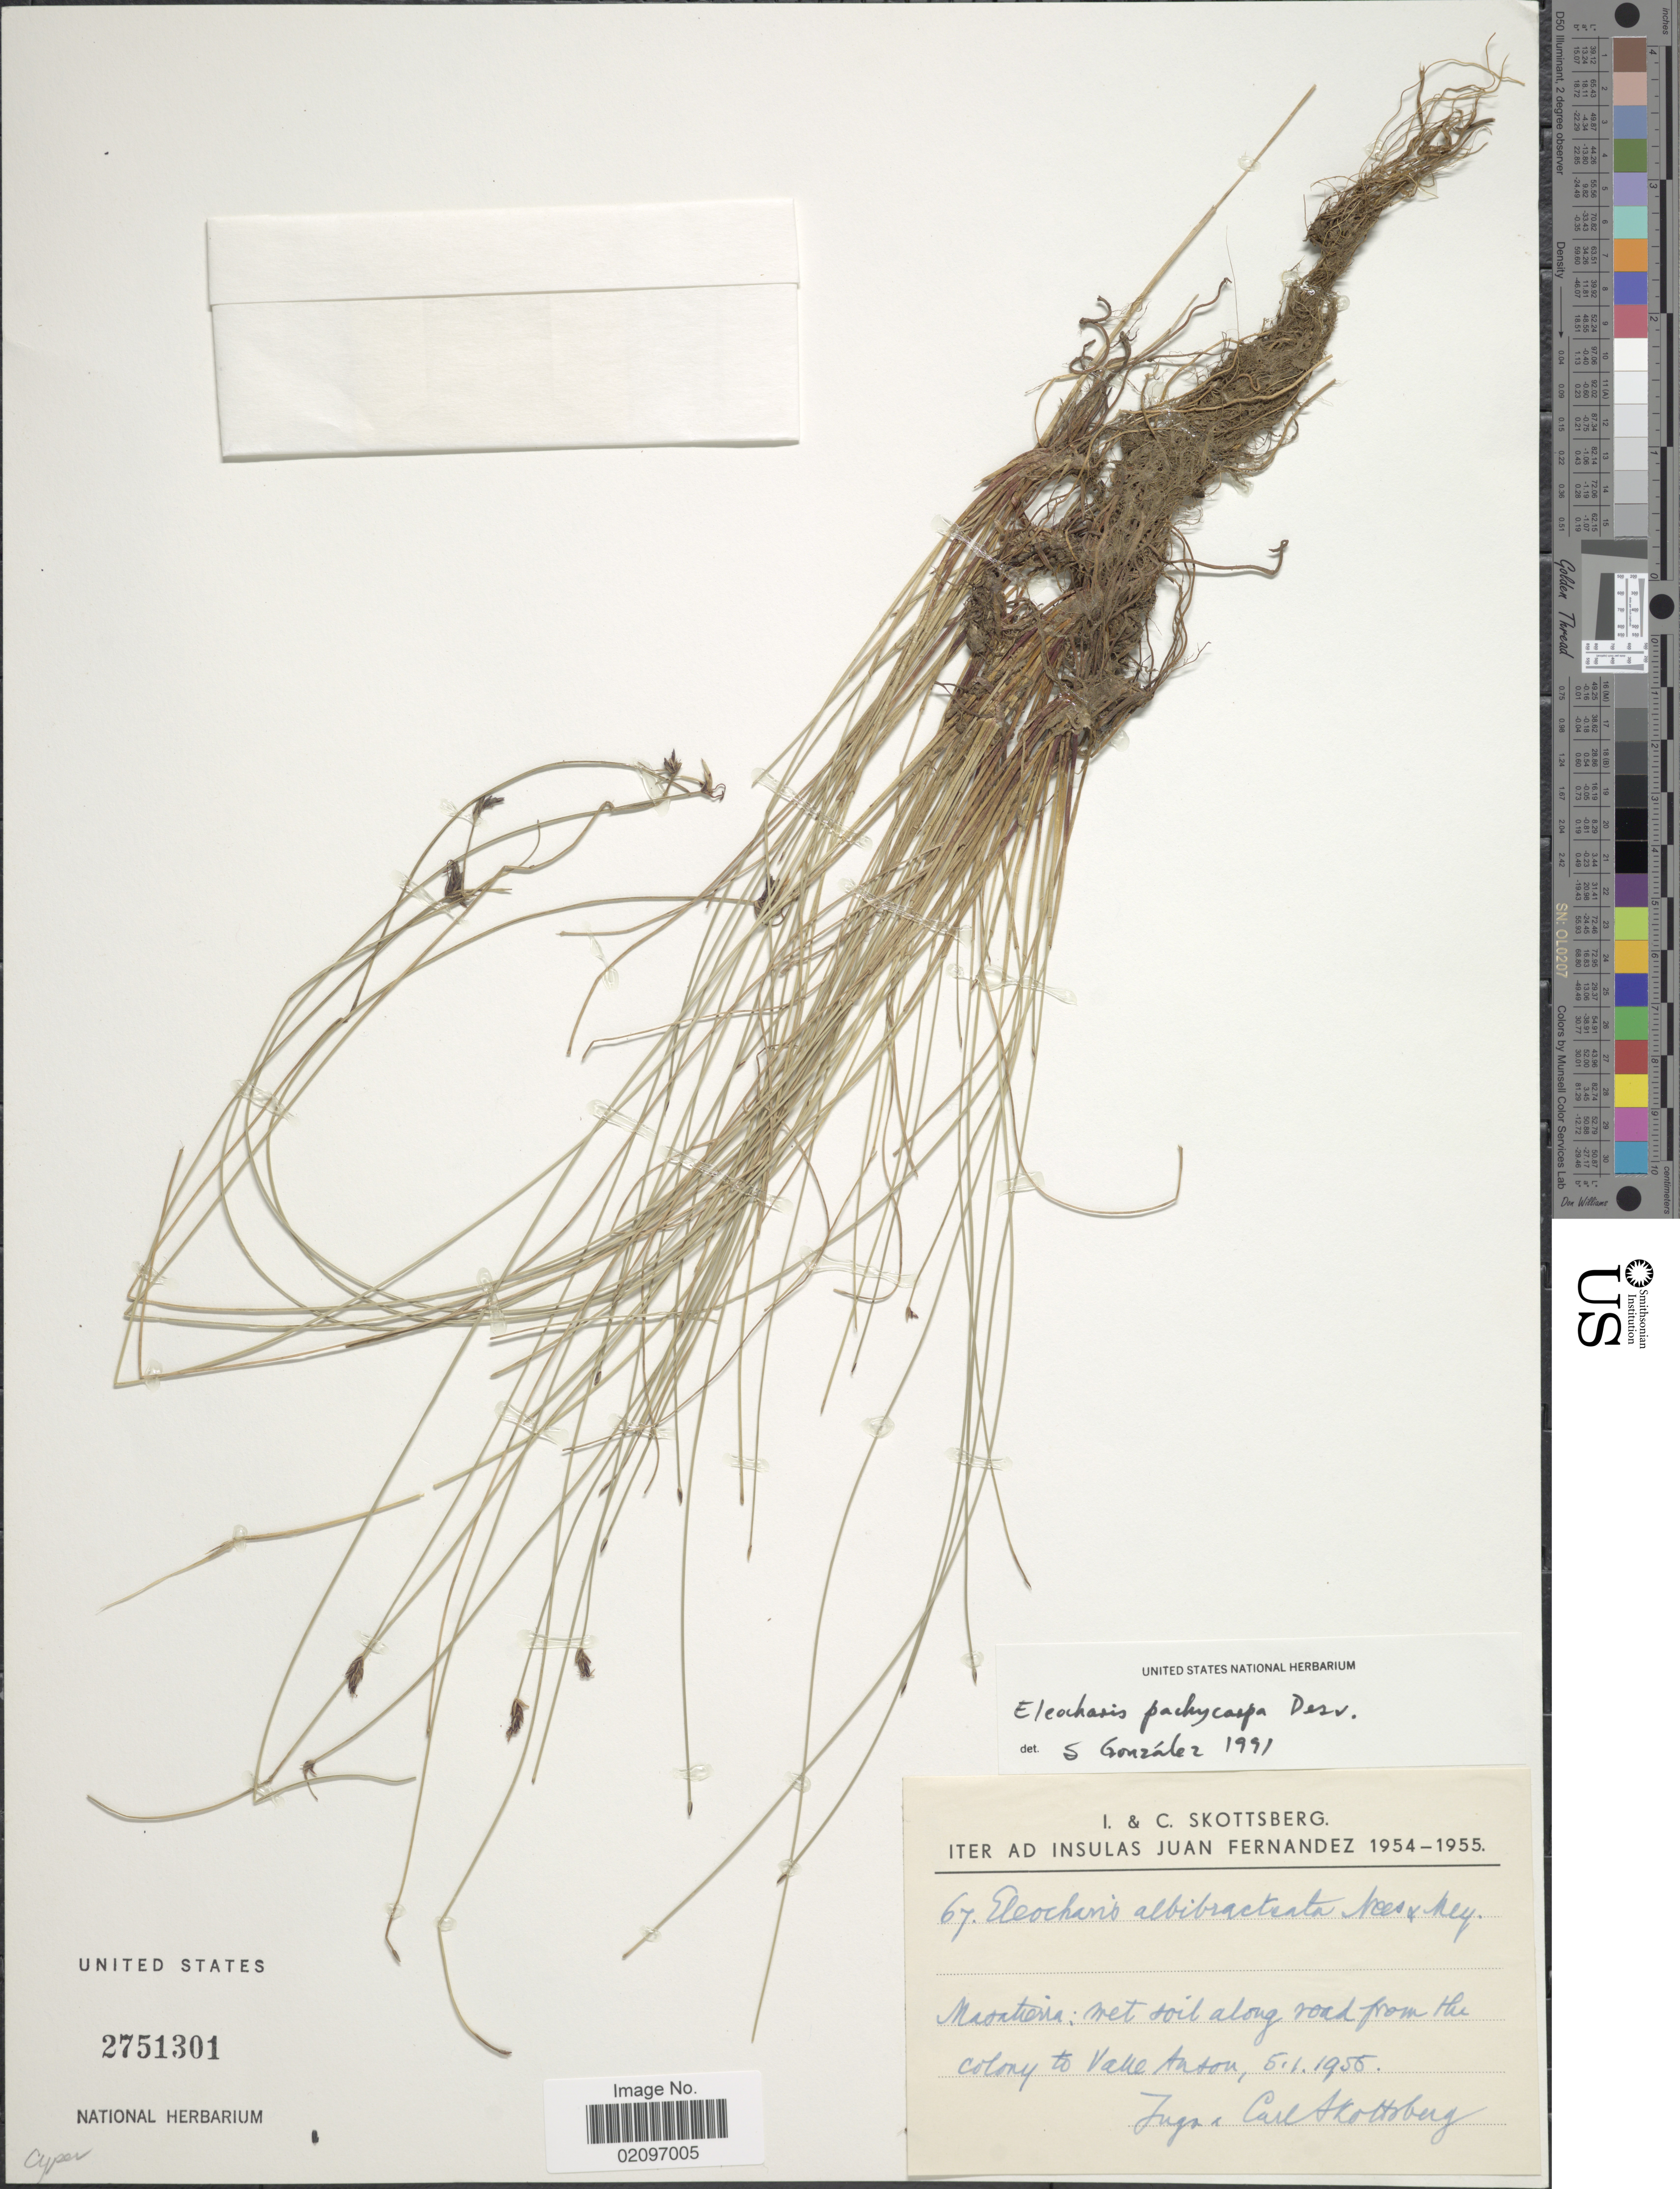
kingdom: Plantae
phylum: Tracheophyta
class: Liliopsida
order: Poales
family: Cyperaceae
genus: Eleocharis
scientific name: Eleocharis pachycarpa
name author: É. Desv.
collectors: I. Skottsberg & C. Skottsberg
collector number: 67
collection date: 1955-01-05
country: Chile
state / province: Valparaíso (V)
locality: Masa Tierra: wet soil along road from the colony to Valle Anson. Iter ad Insulas Juan Fernandez.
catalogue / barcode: US 2751301